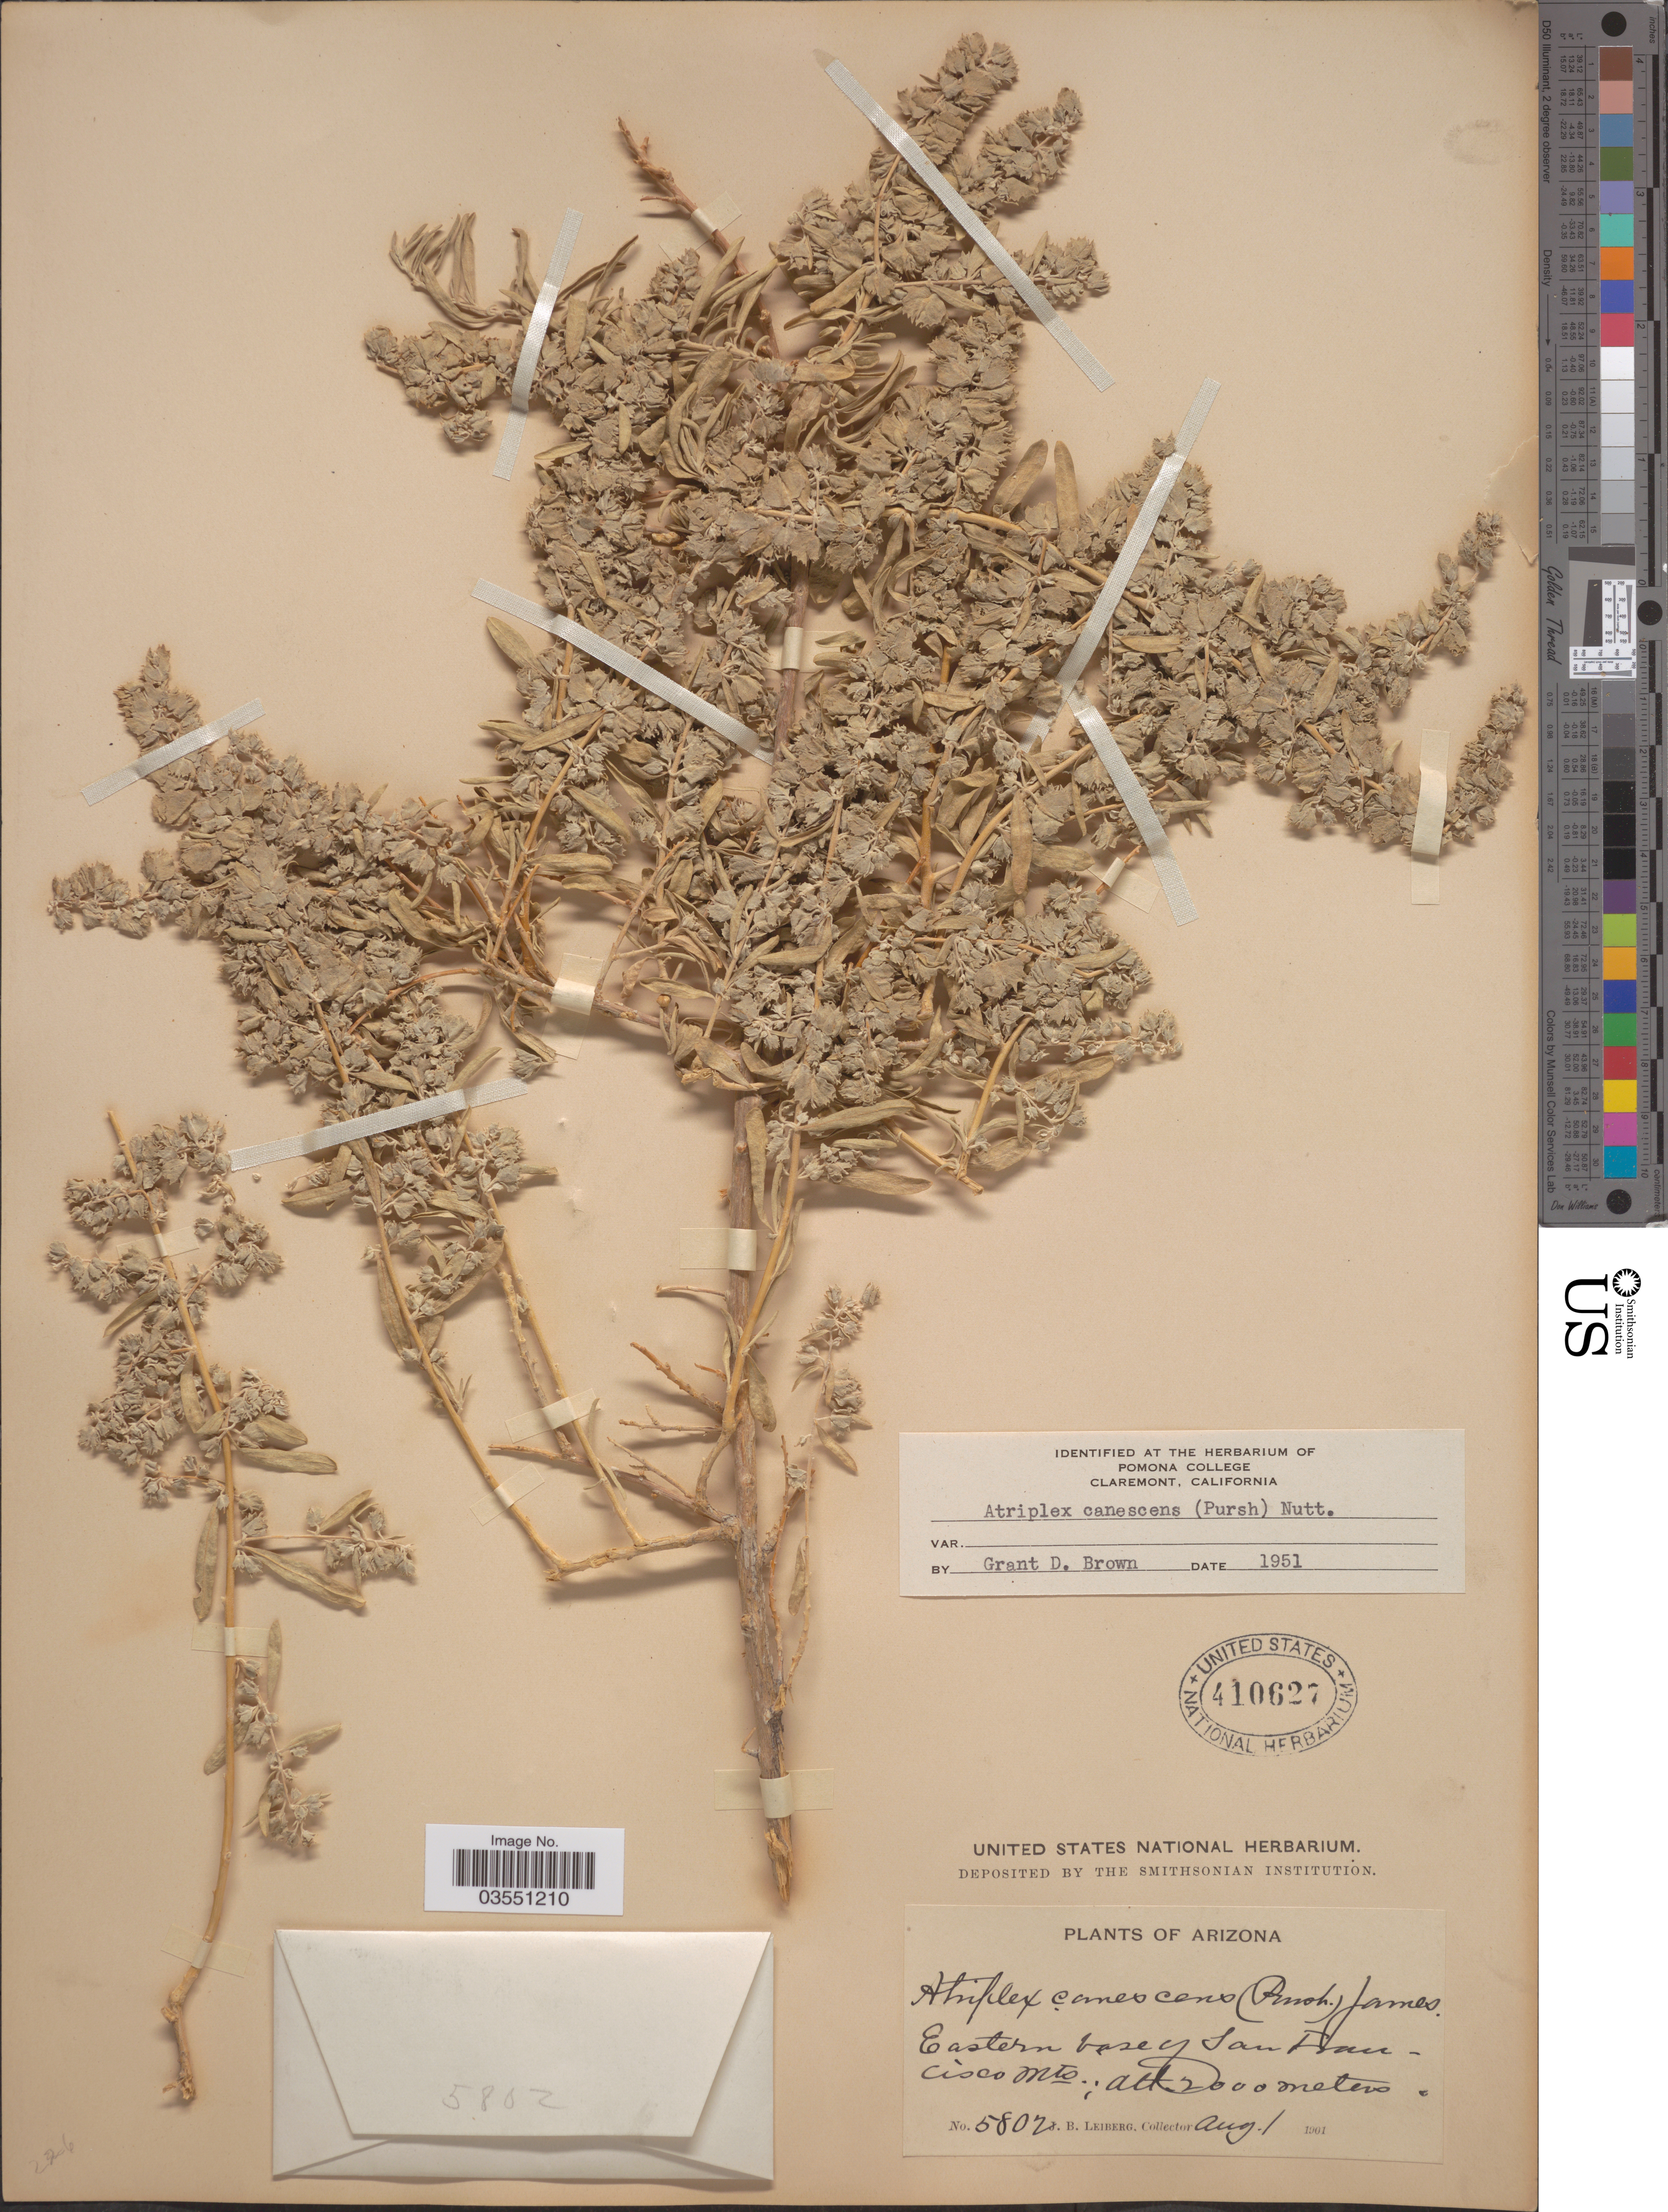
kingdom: Plantae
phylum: Tracheophyta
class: Magnoliopsida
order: Caryophyllales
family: Amaranthaceae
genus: Atriplex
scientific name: Atriplex canescens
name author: (Pursh) Nutt.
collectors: J. B. Leiberg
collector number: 5802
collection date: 1901-08-01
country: United States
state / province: Arizona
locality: Eastern base of San Francisco Mts.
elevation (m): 2000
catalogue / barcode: US 410627